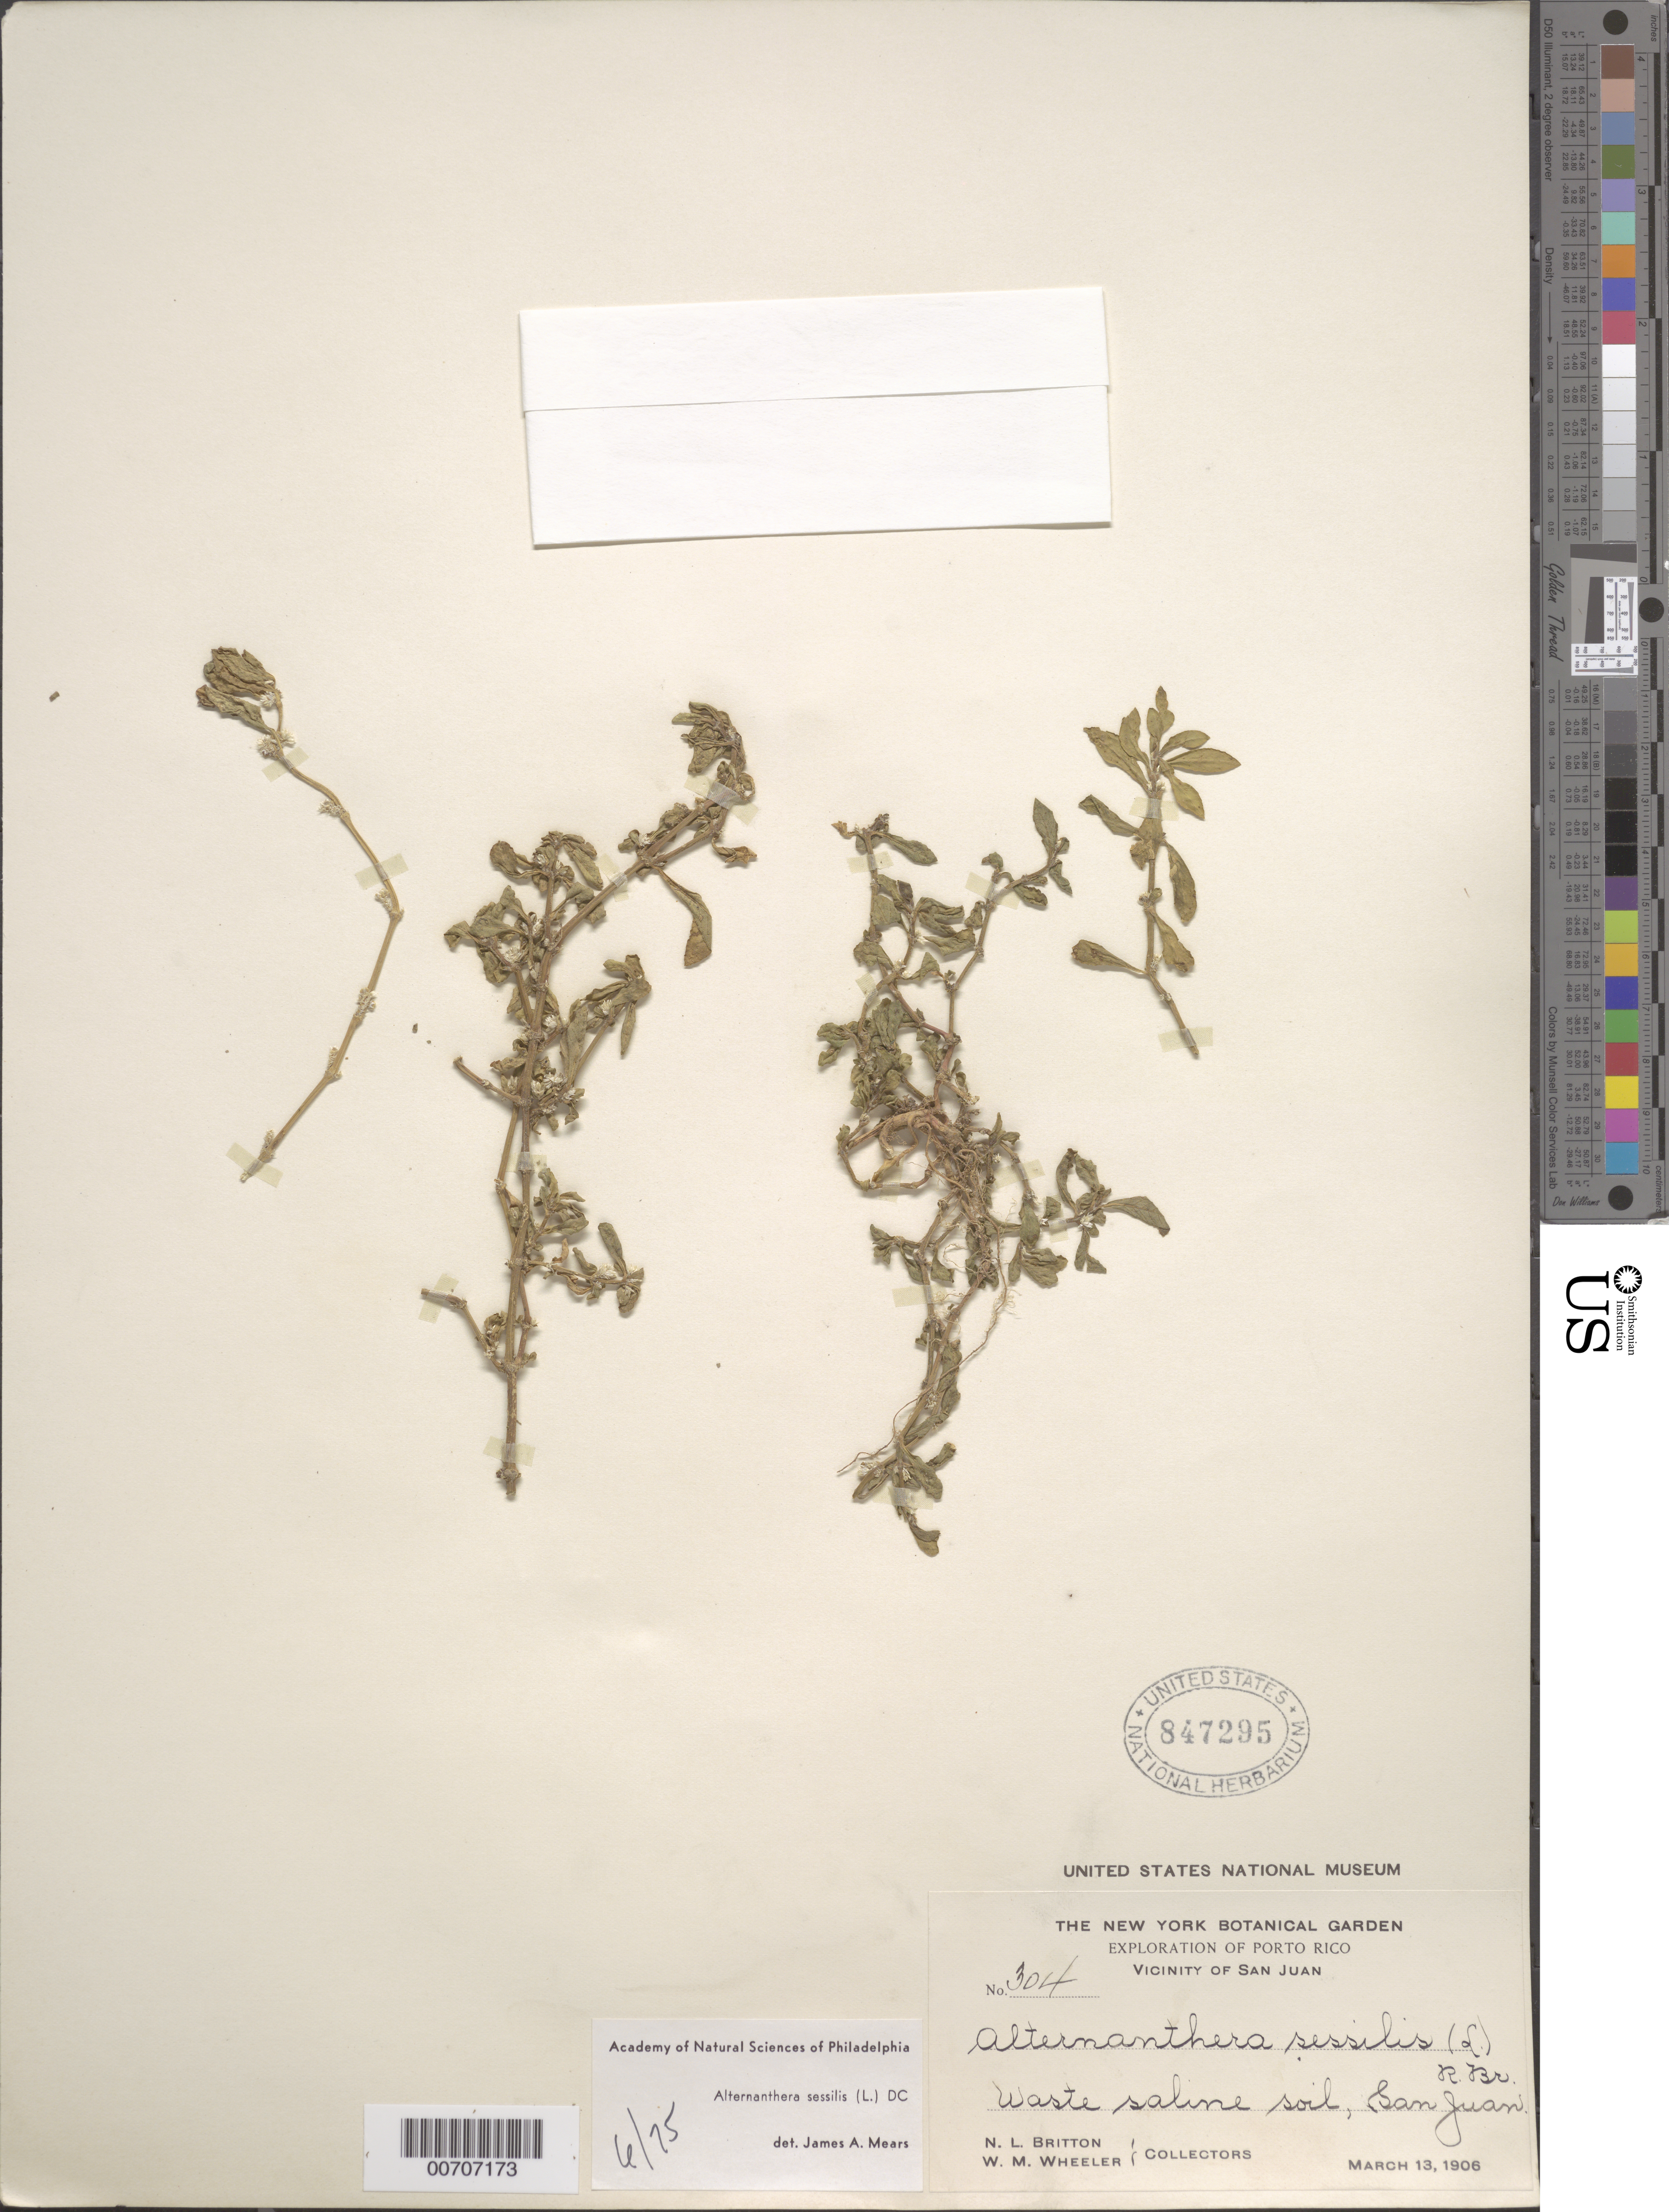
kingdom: Plantae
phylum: Tracheophyta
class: Magnoliopsida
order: Caryophyllales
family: Amaranthaceae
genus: Alternanthera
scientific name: Alternanthera sessilis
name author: (L.) DC.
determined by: Mears, J. A., (PH), Academy of Natural Sciences of Philadelphia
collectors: N. Britton & W. Wheeler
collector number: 304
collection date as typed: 13 Mar 1906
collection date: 1906-03-13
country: Puerto Rico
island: Greater Antilles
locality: San Juan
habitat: Waste saline soil.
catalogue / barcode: US 847295